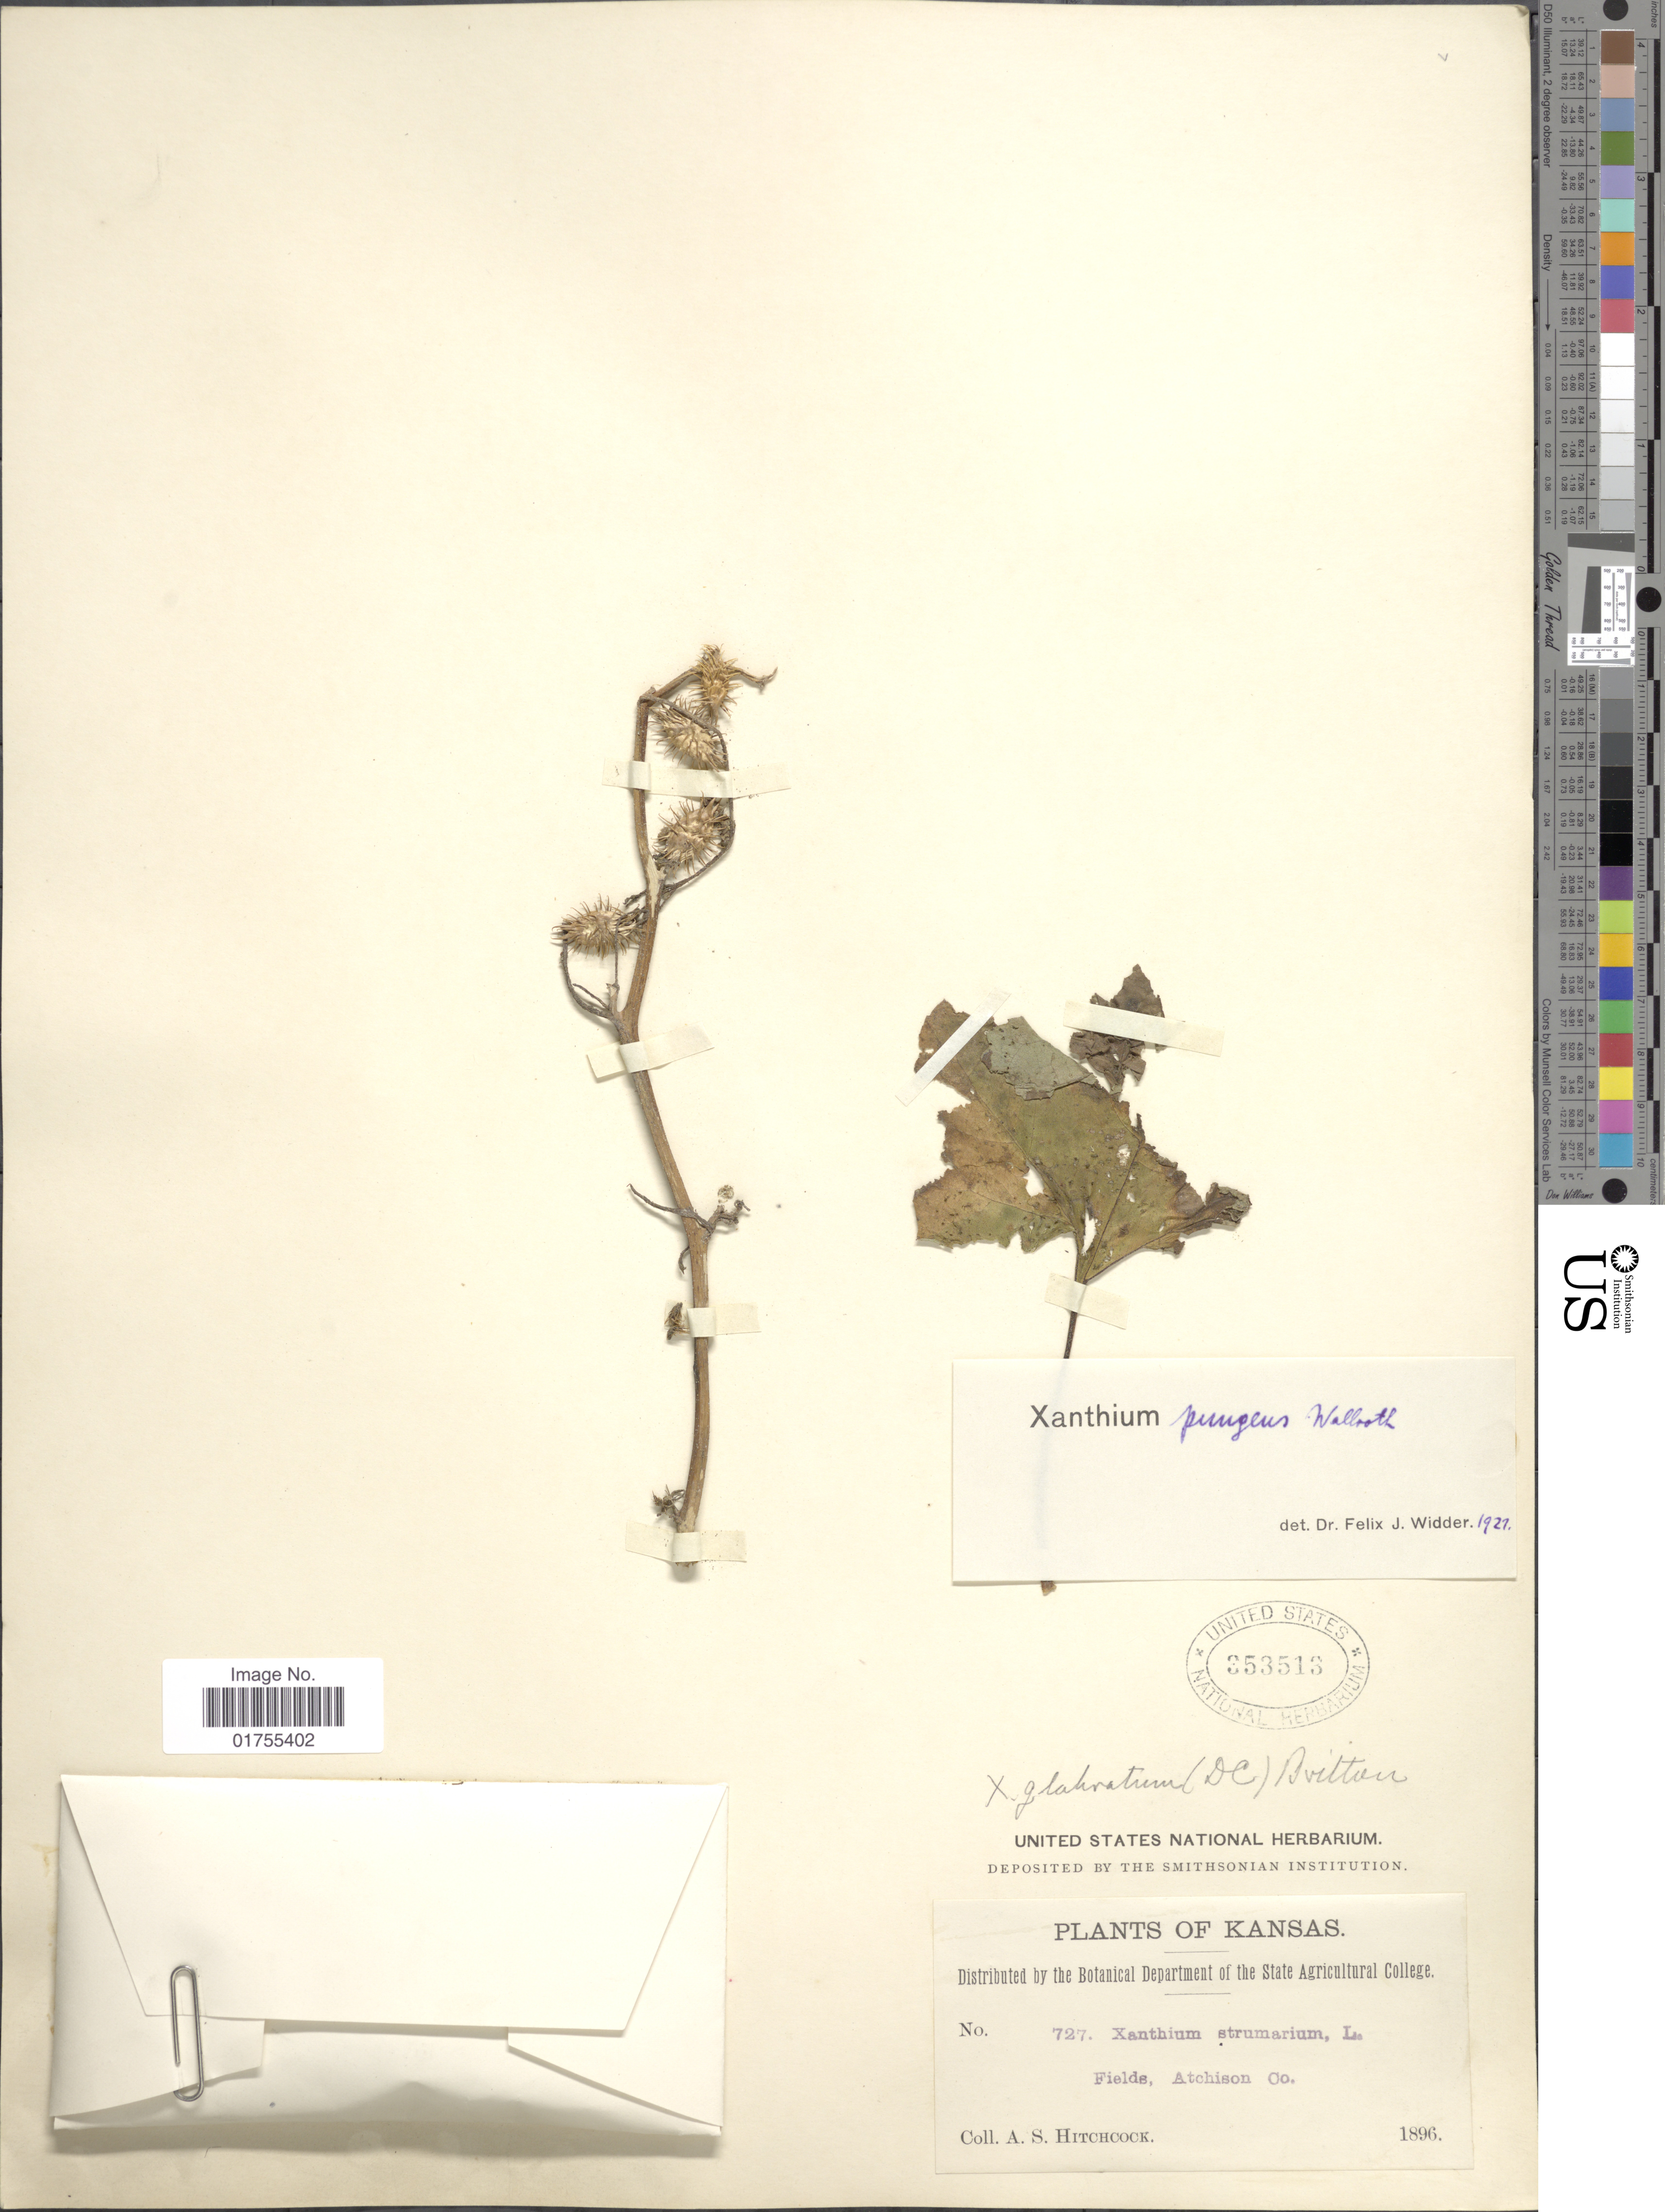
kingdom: Plantae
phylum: Tracheophyta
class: Magnoliopsida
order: Asterales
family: Asteraceae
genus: Xanthium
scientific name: Xanthium strumarium var. glabratum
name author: Mill.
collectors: A. S. Hitchcock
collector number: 727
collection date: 1896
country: United States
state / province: Kansas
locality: Fields, Atchison Co.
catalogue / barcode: US 353513